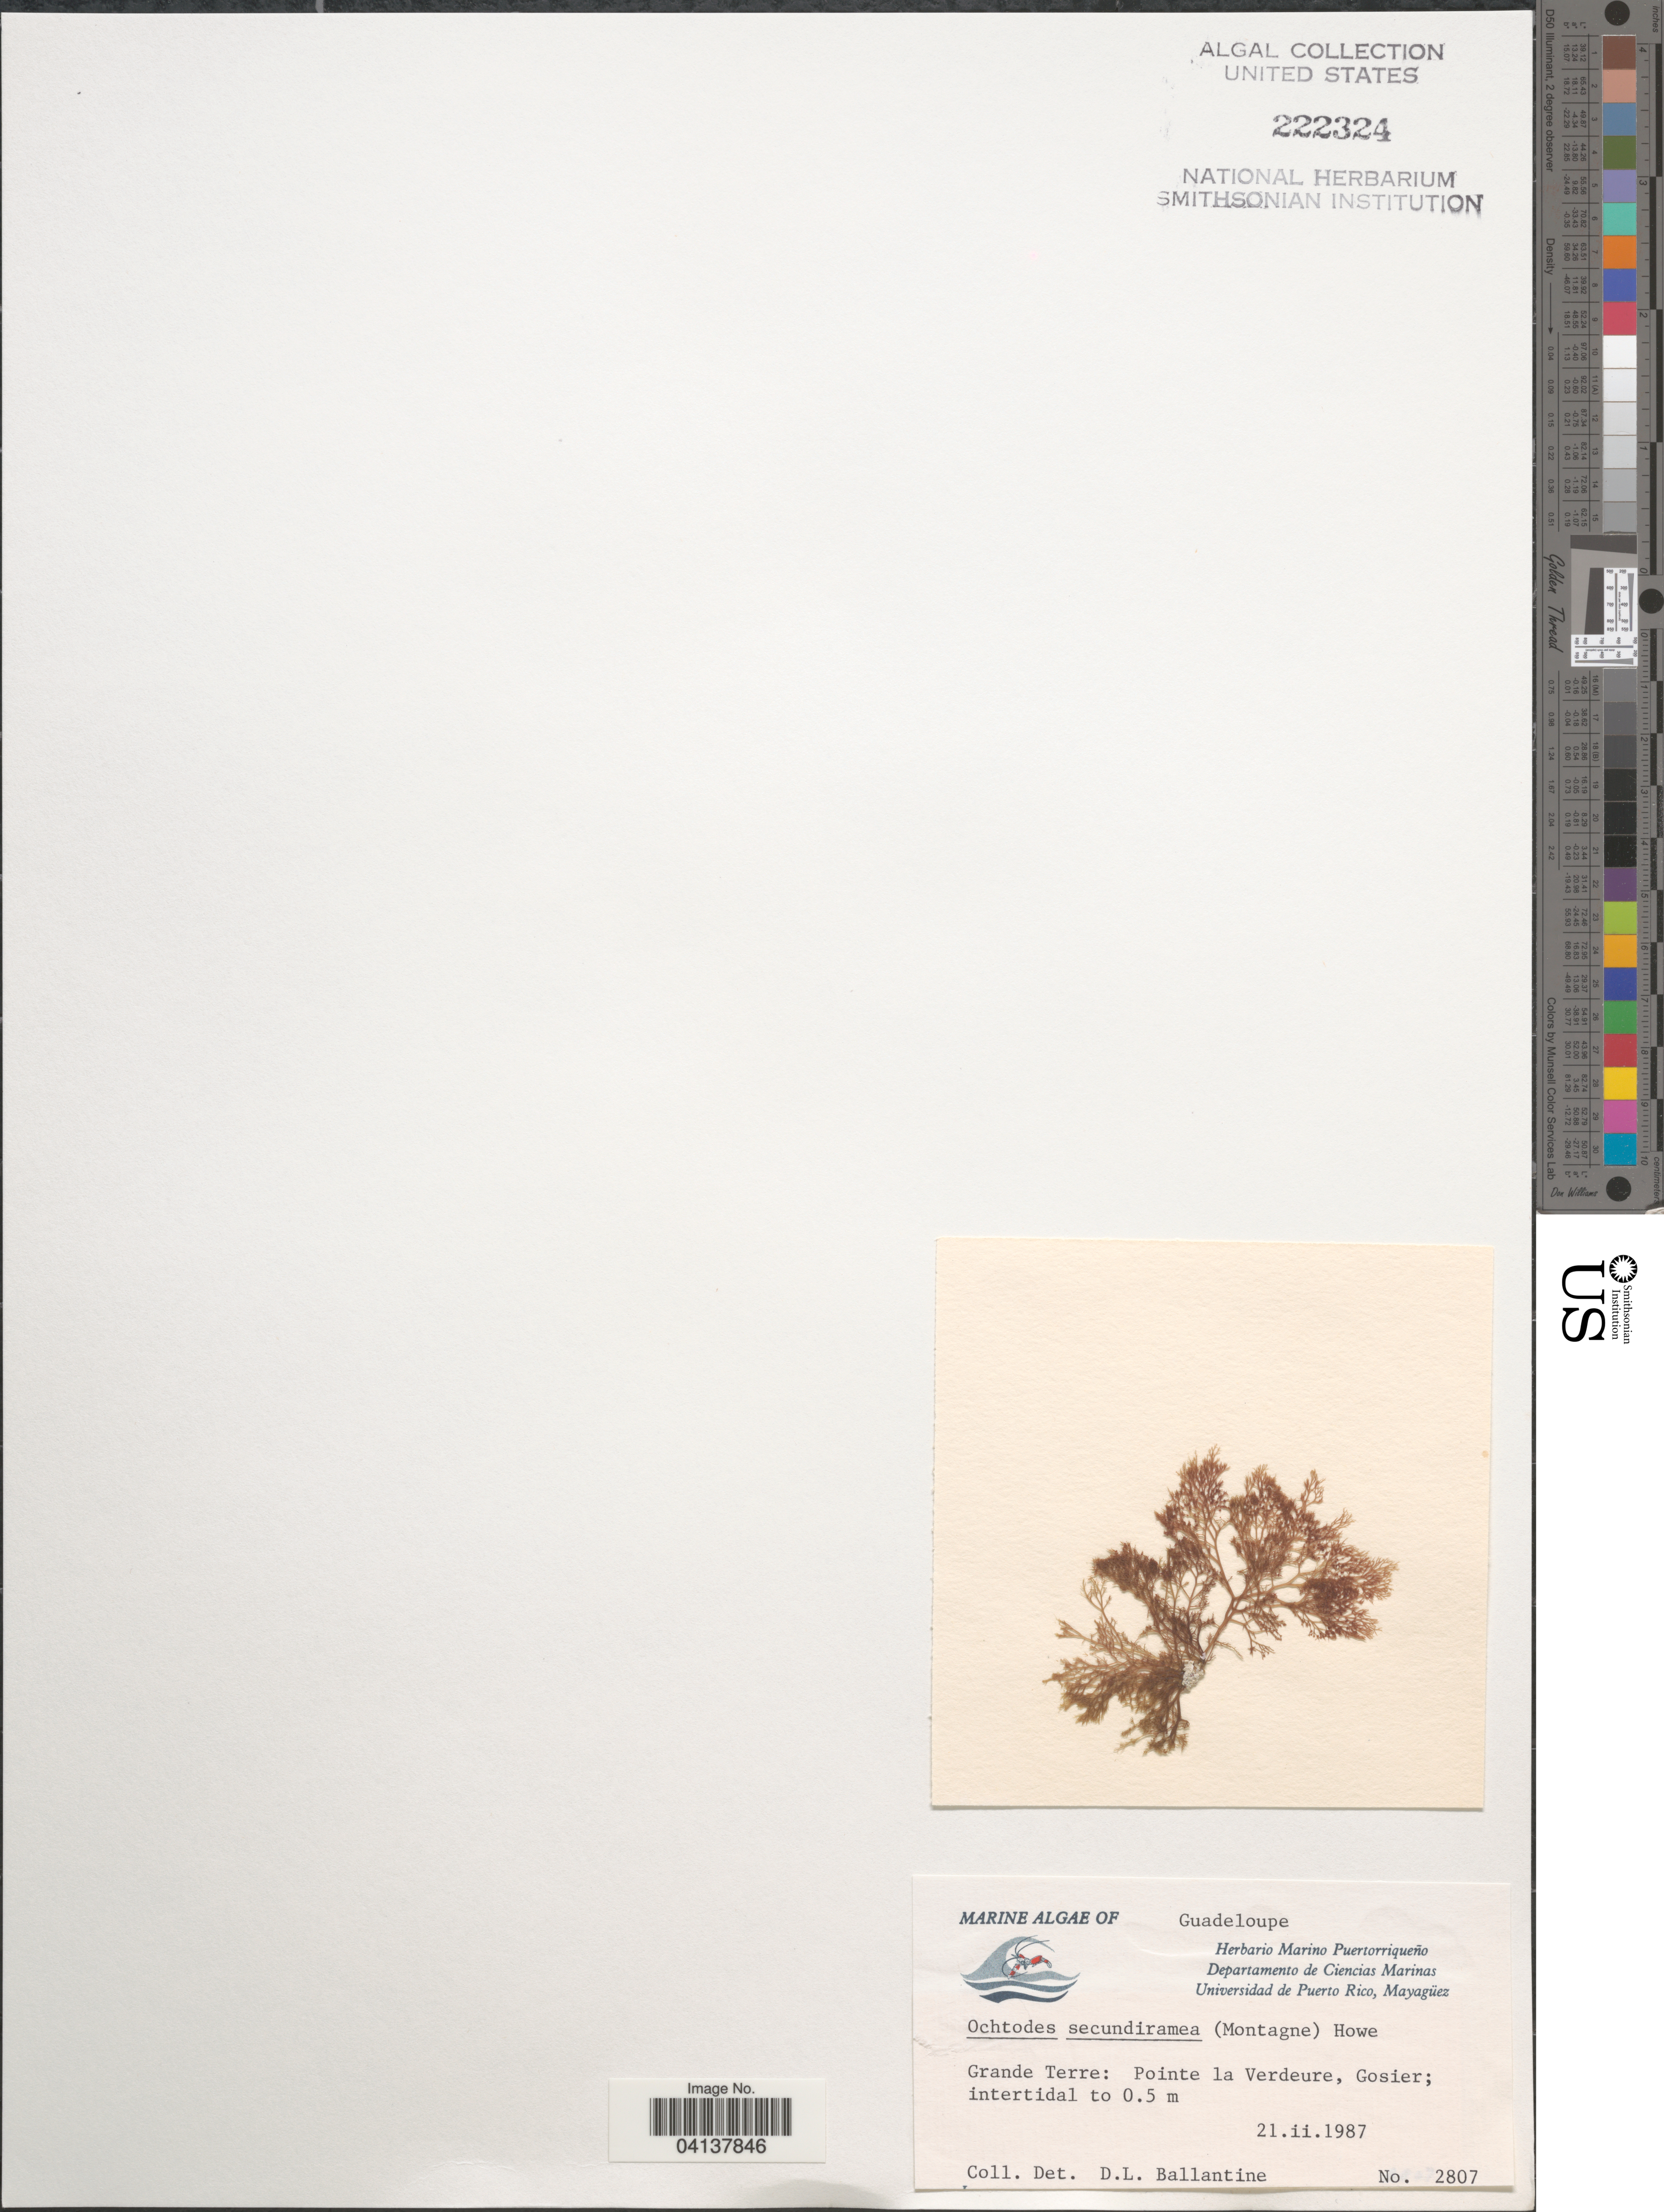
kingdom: Plantae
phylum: Rhodophyta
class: Florideophyceae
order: Gigartinales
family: Rhizophyllidaceae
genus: Ochtodes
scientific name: Ochtodes secundiramea, ined.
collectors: D.L. Ballantine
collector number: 2807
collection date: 1987-02-21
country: Guadeloupe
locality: Grande Terre: Pointe la Verdeure, Gosier.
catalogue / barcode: US 222324